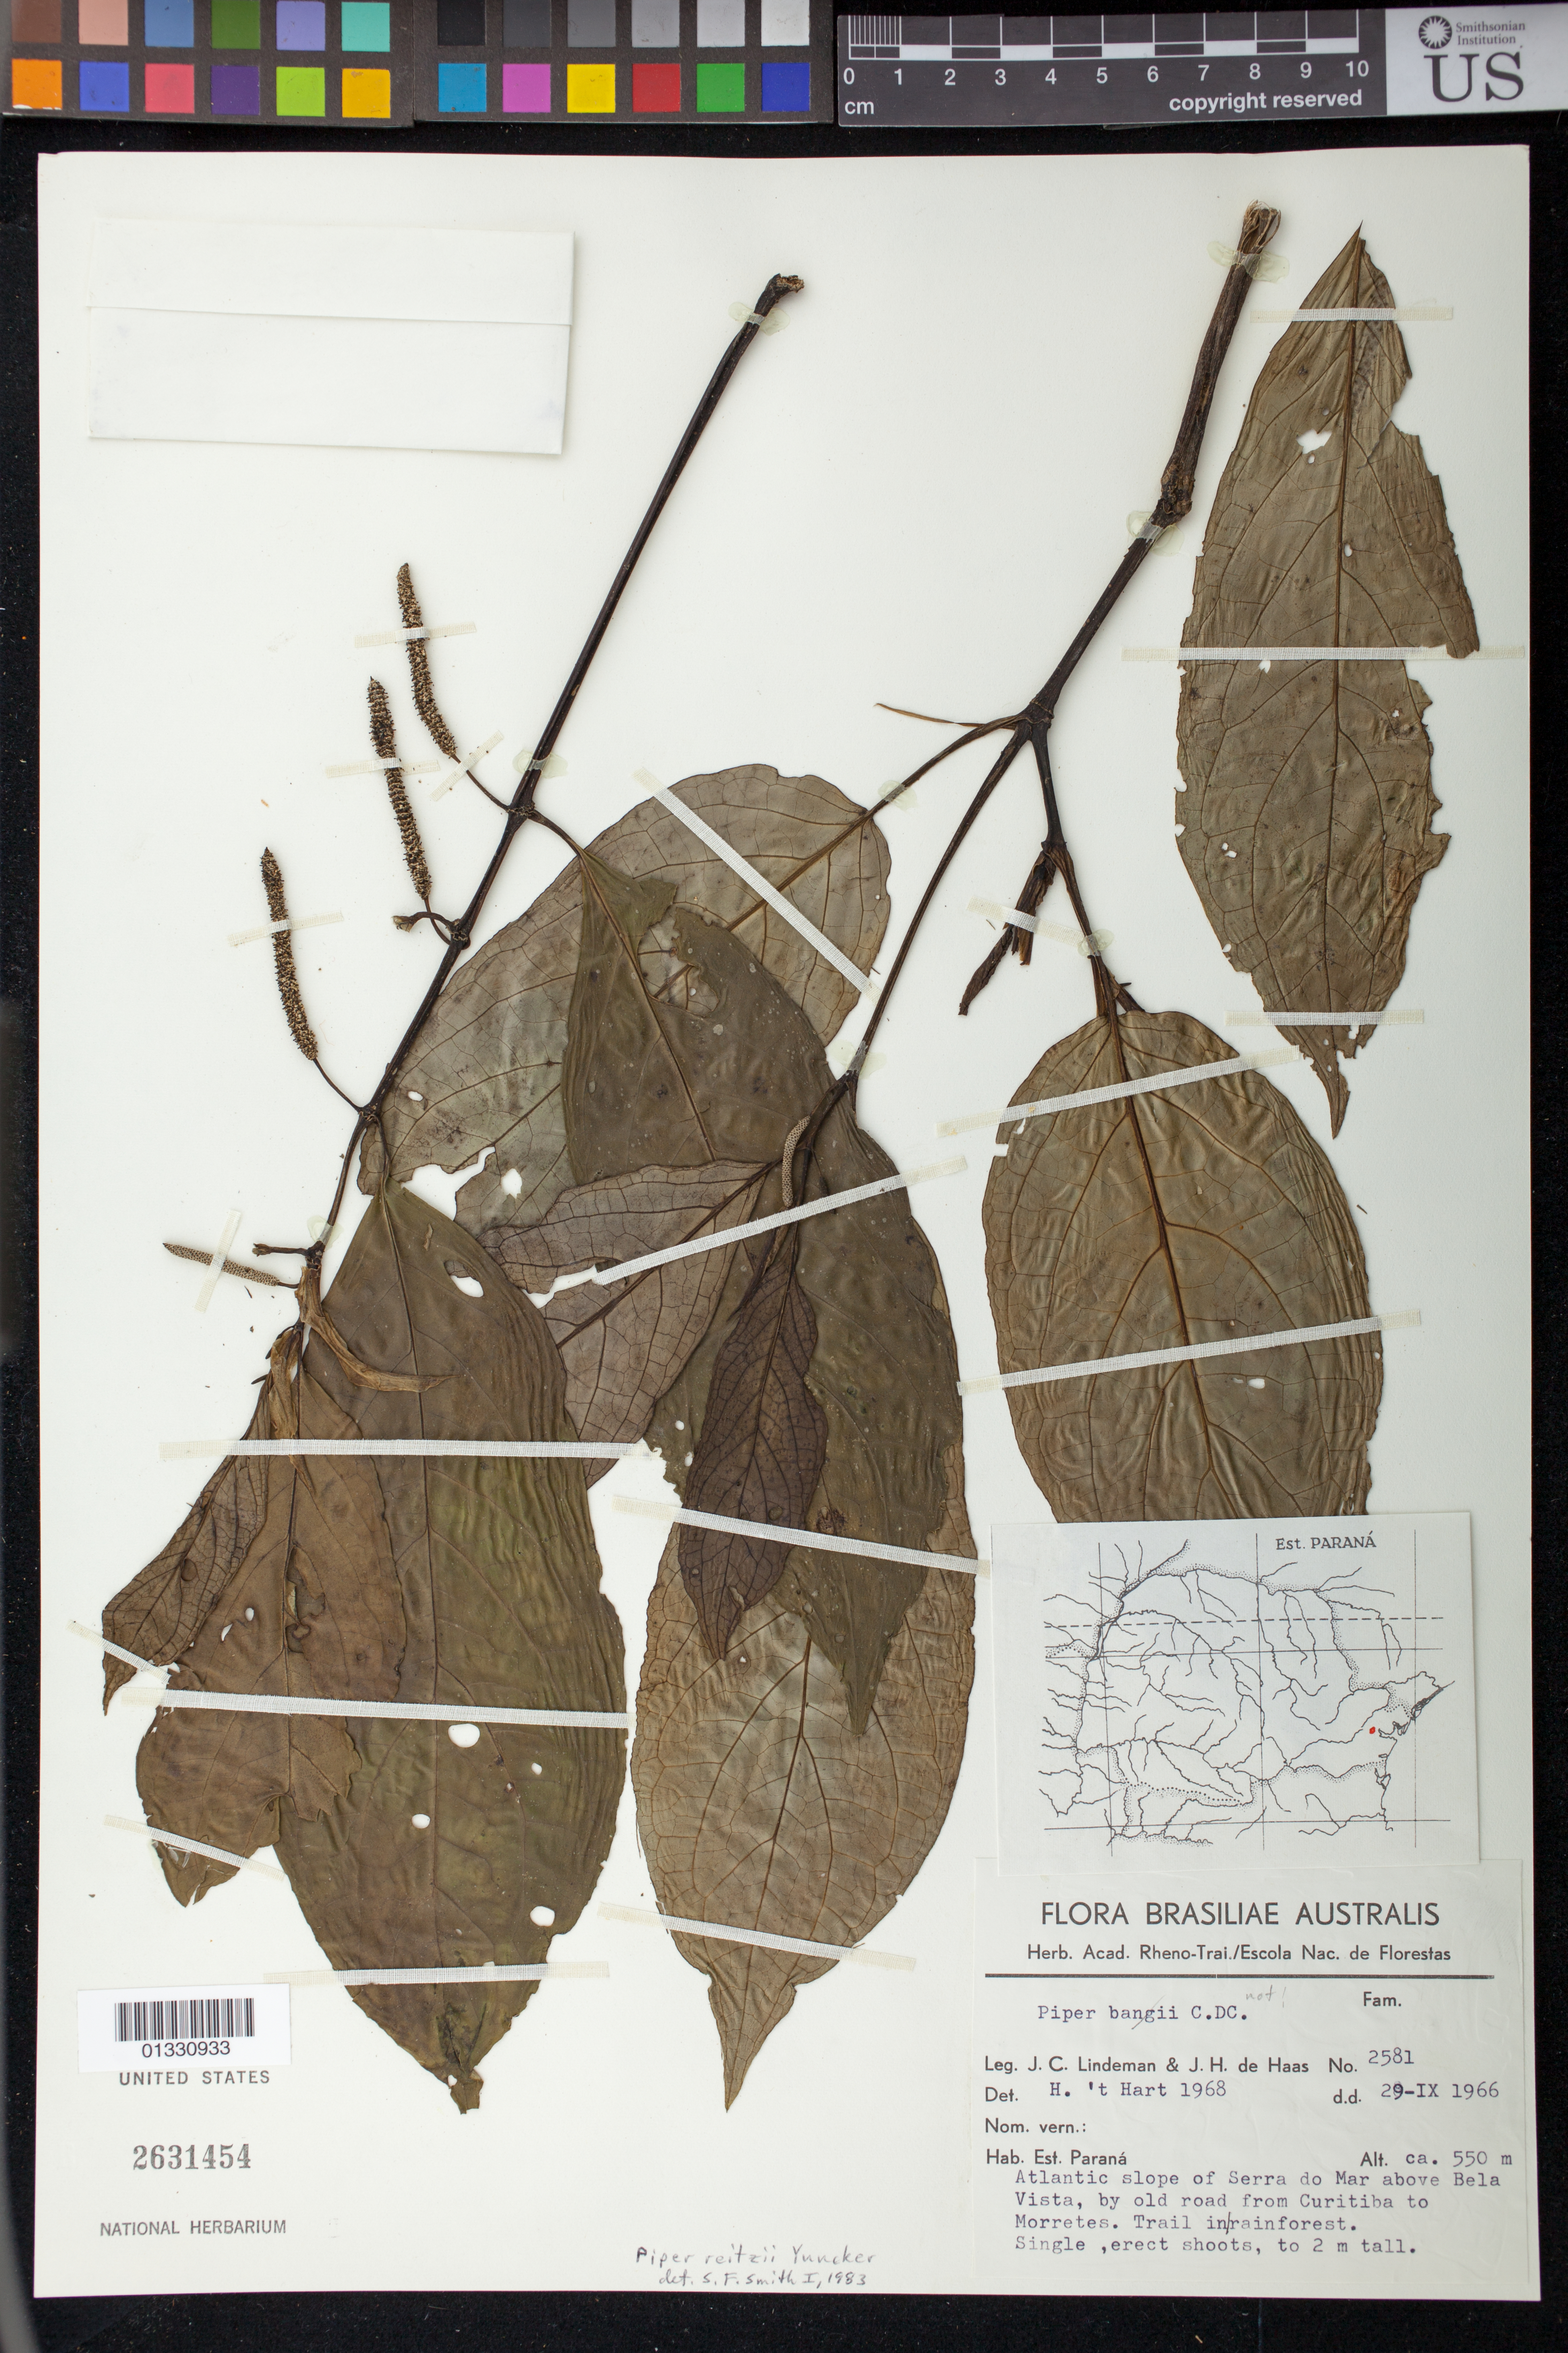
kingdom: Plantae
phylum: Tracheophyta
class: Magnoliopsida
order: Piperales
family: Piperaceae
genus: Piper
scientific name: Piper reitzii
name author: Yunck.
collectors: J. C. Lindeman & J. H. Haas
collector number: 2581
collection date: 1966-09-29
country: Brazil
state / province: Paraná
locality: Serra do MAr above Bela Vista, by old road from Curitiba to Morretes. Trail in rain forest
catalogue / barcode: US 2631454